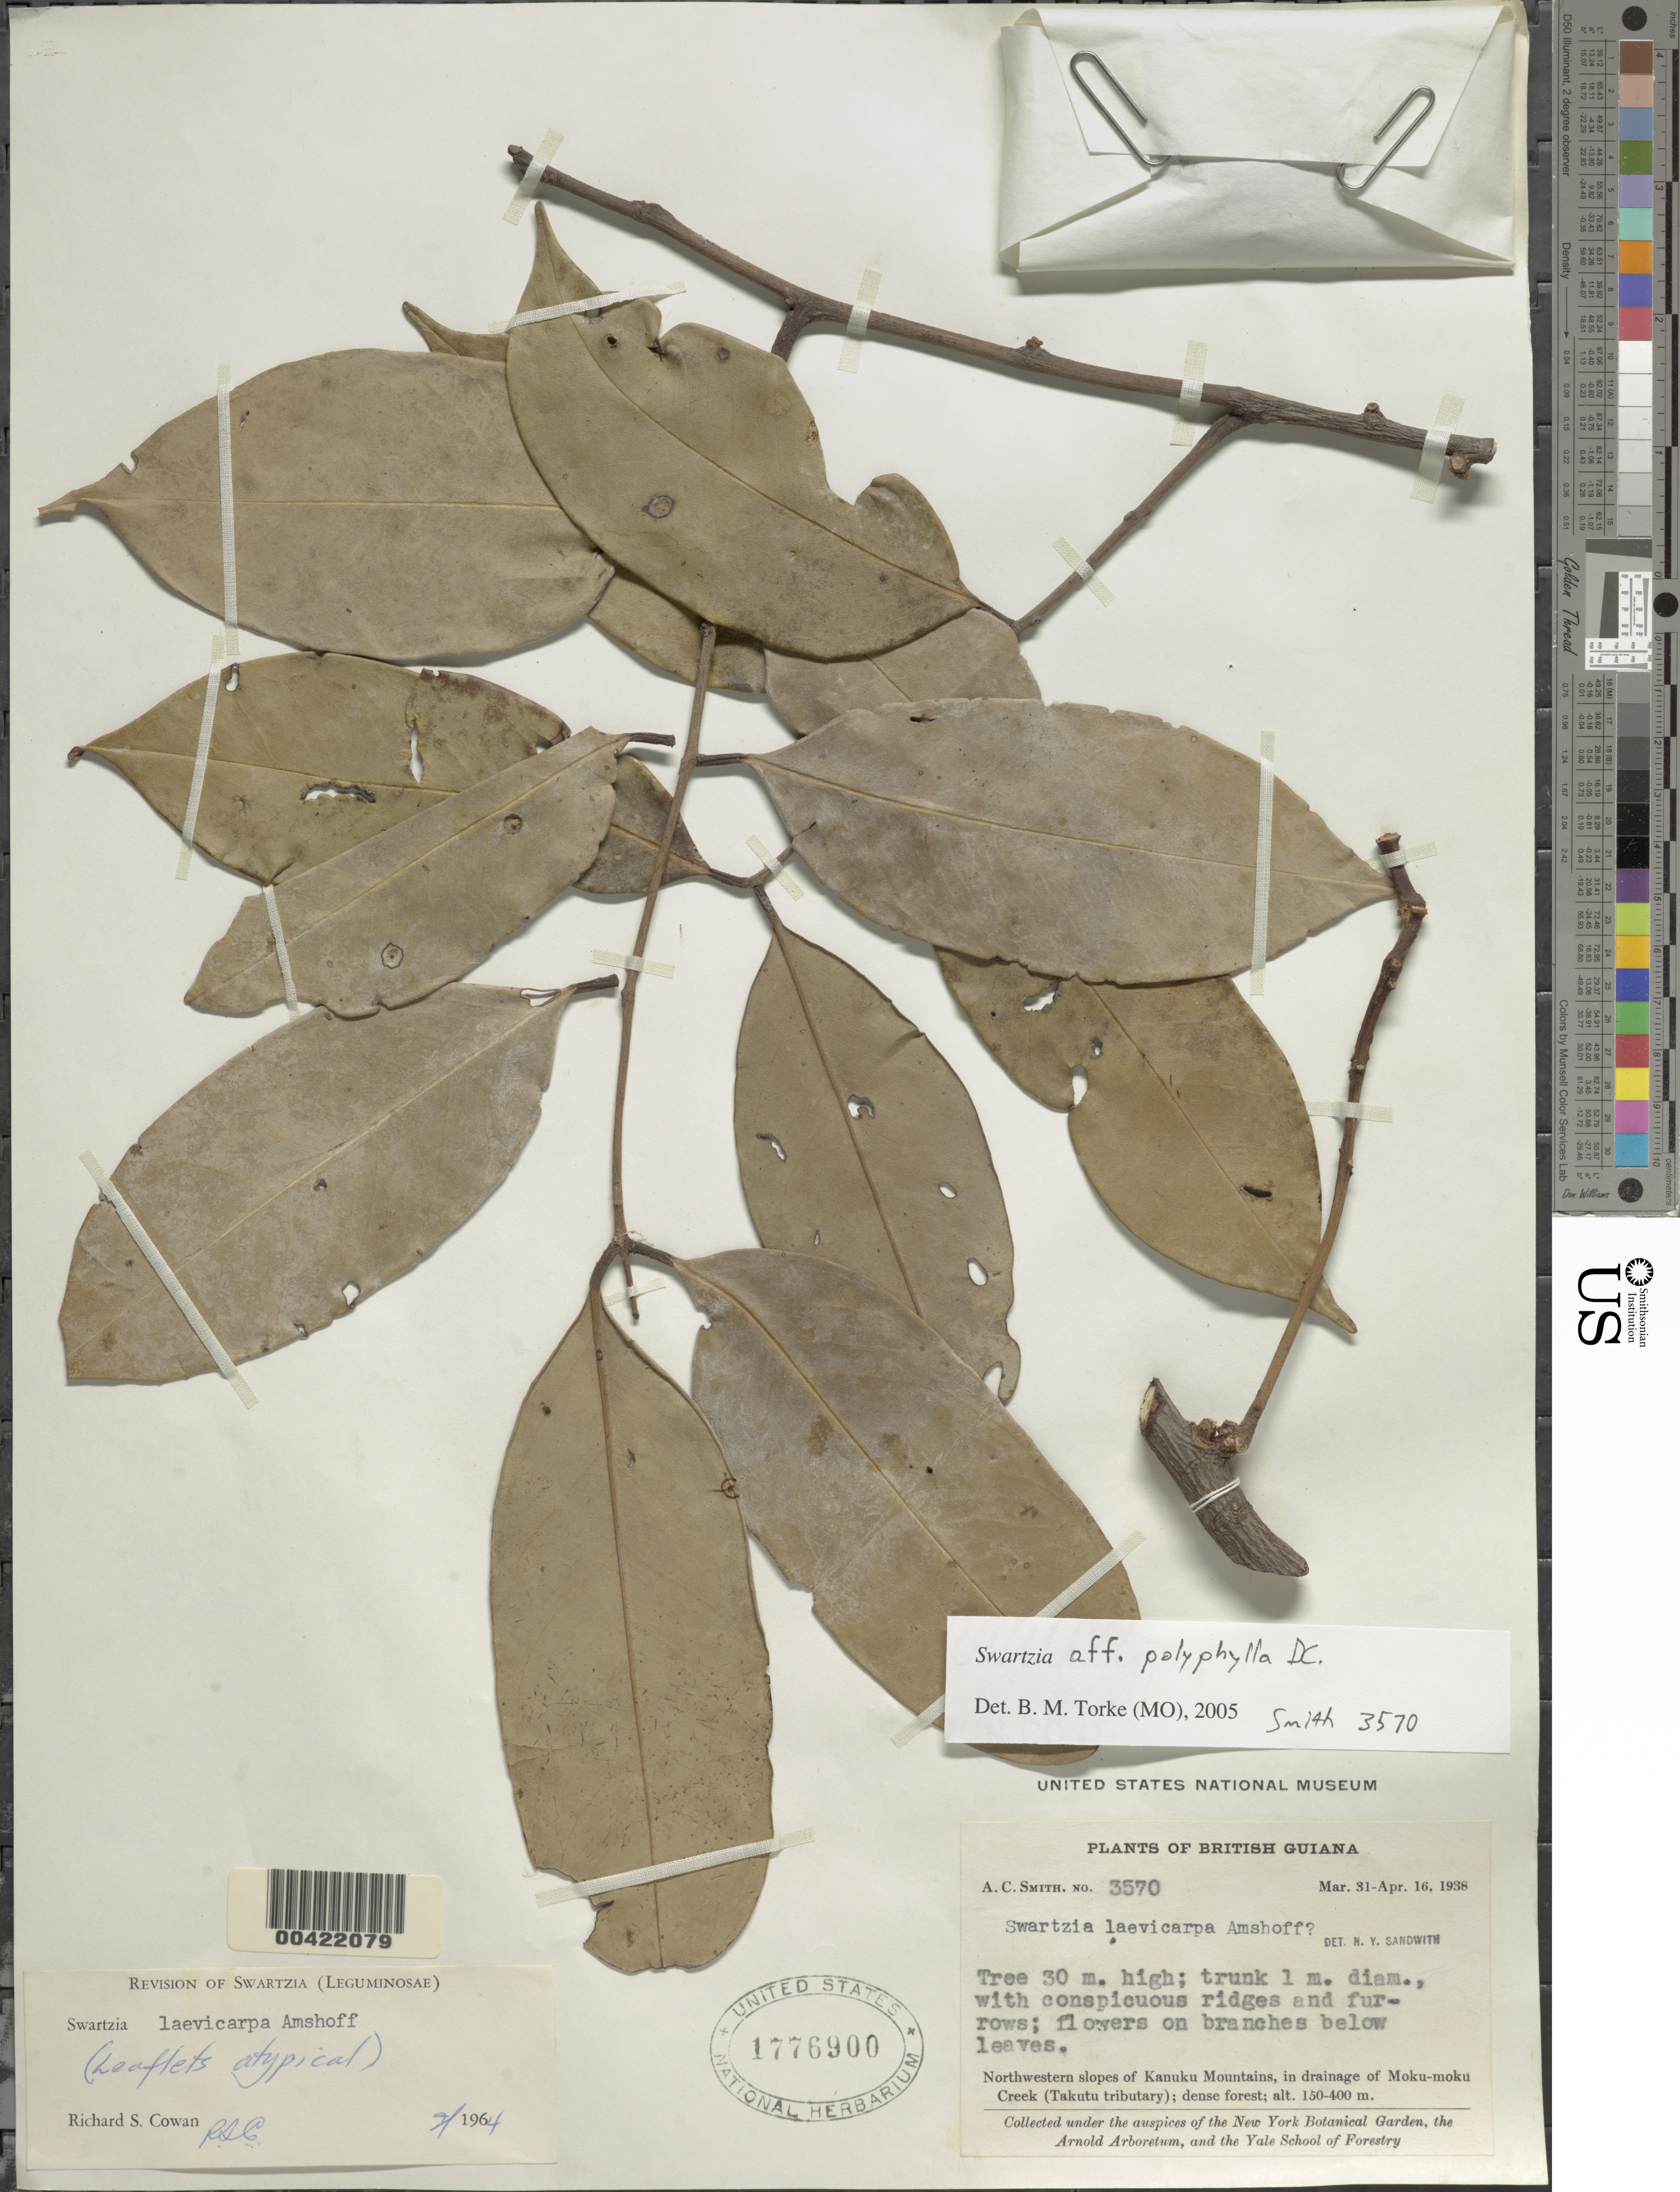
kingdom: Plantae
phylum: Tracheophyta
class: Magnoliopsida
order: Fabales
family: Fabaceae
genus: Swartzia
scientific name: Swartzia polyphylla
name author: DC.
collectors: A. C. Smith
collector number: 3570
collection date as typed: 31 Mar 1938 to 16 Apr 1938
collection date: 1938-03-31/1938-04-16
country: Guyana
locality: Kanuku mtns., nw slopes of; drainage of moku-moku creek (takutu tributary)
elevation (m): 150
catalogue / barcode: US 1776900